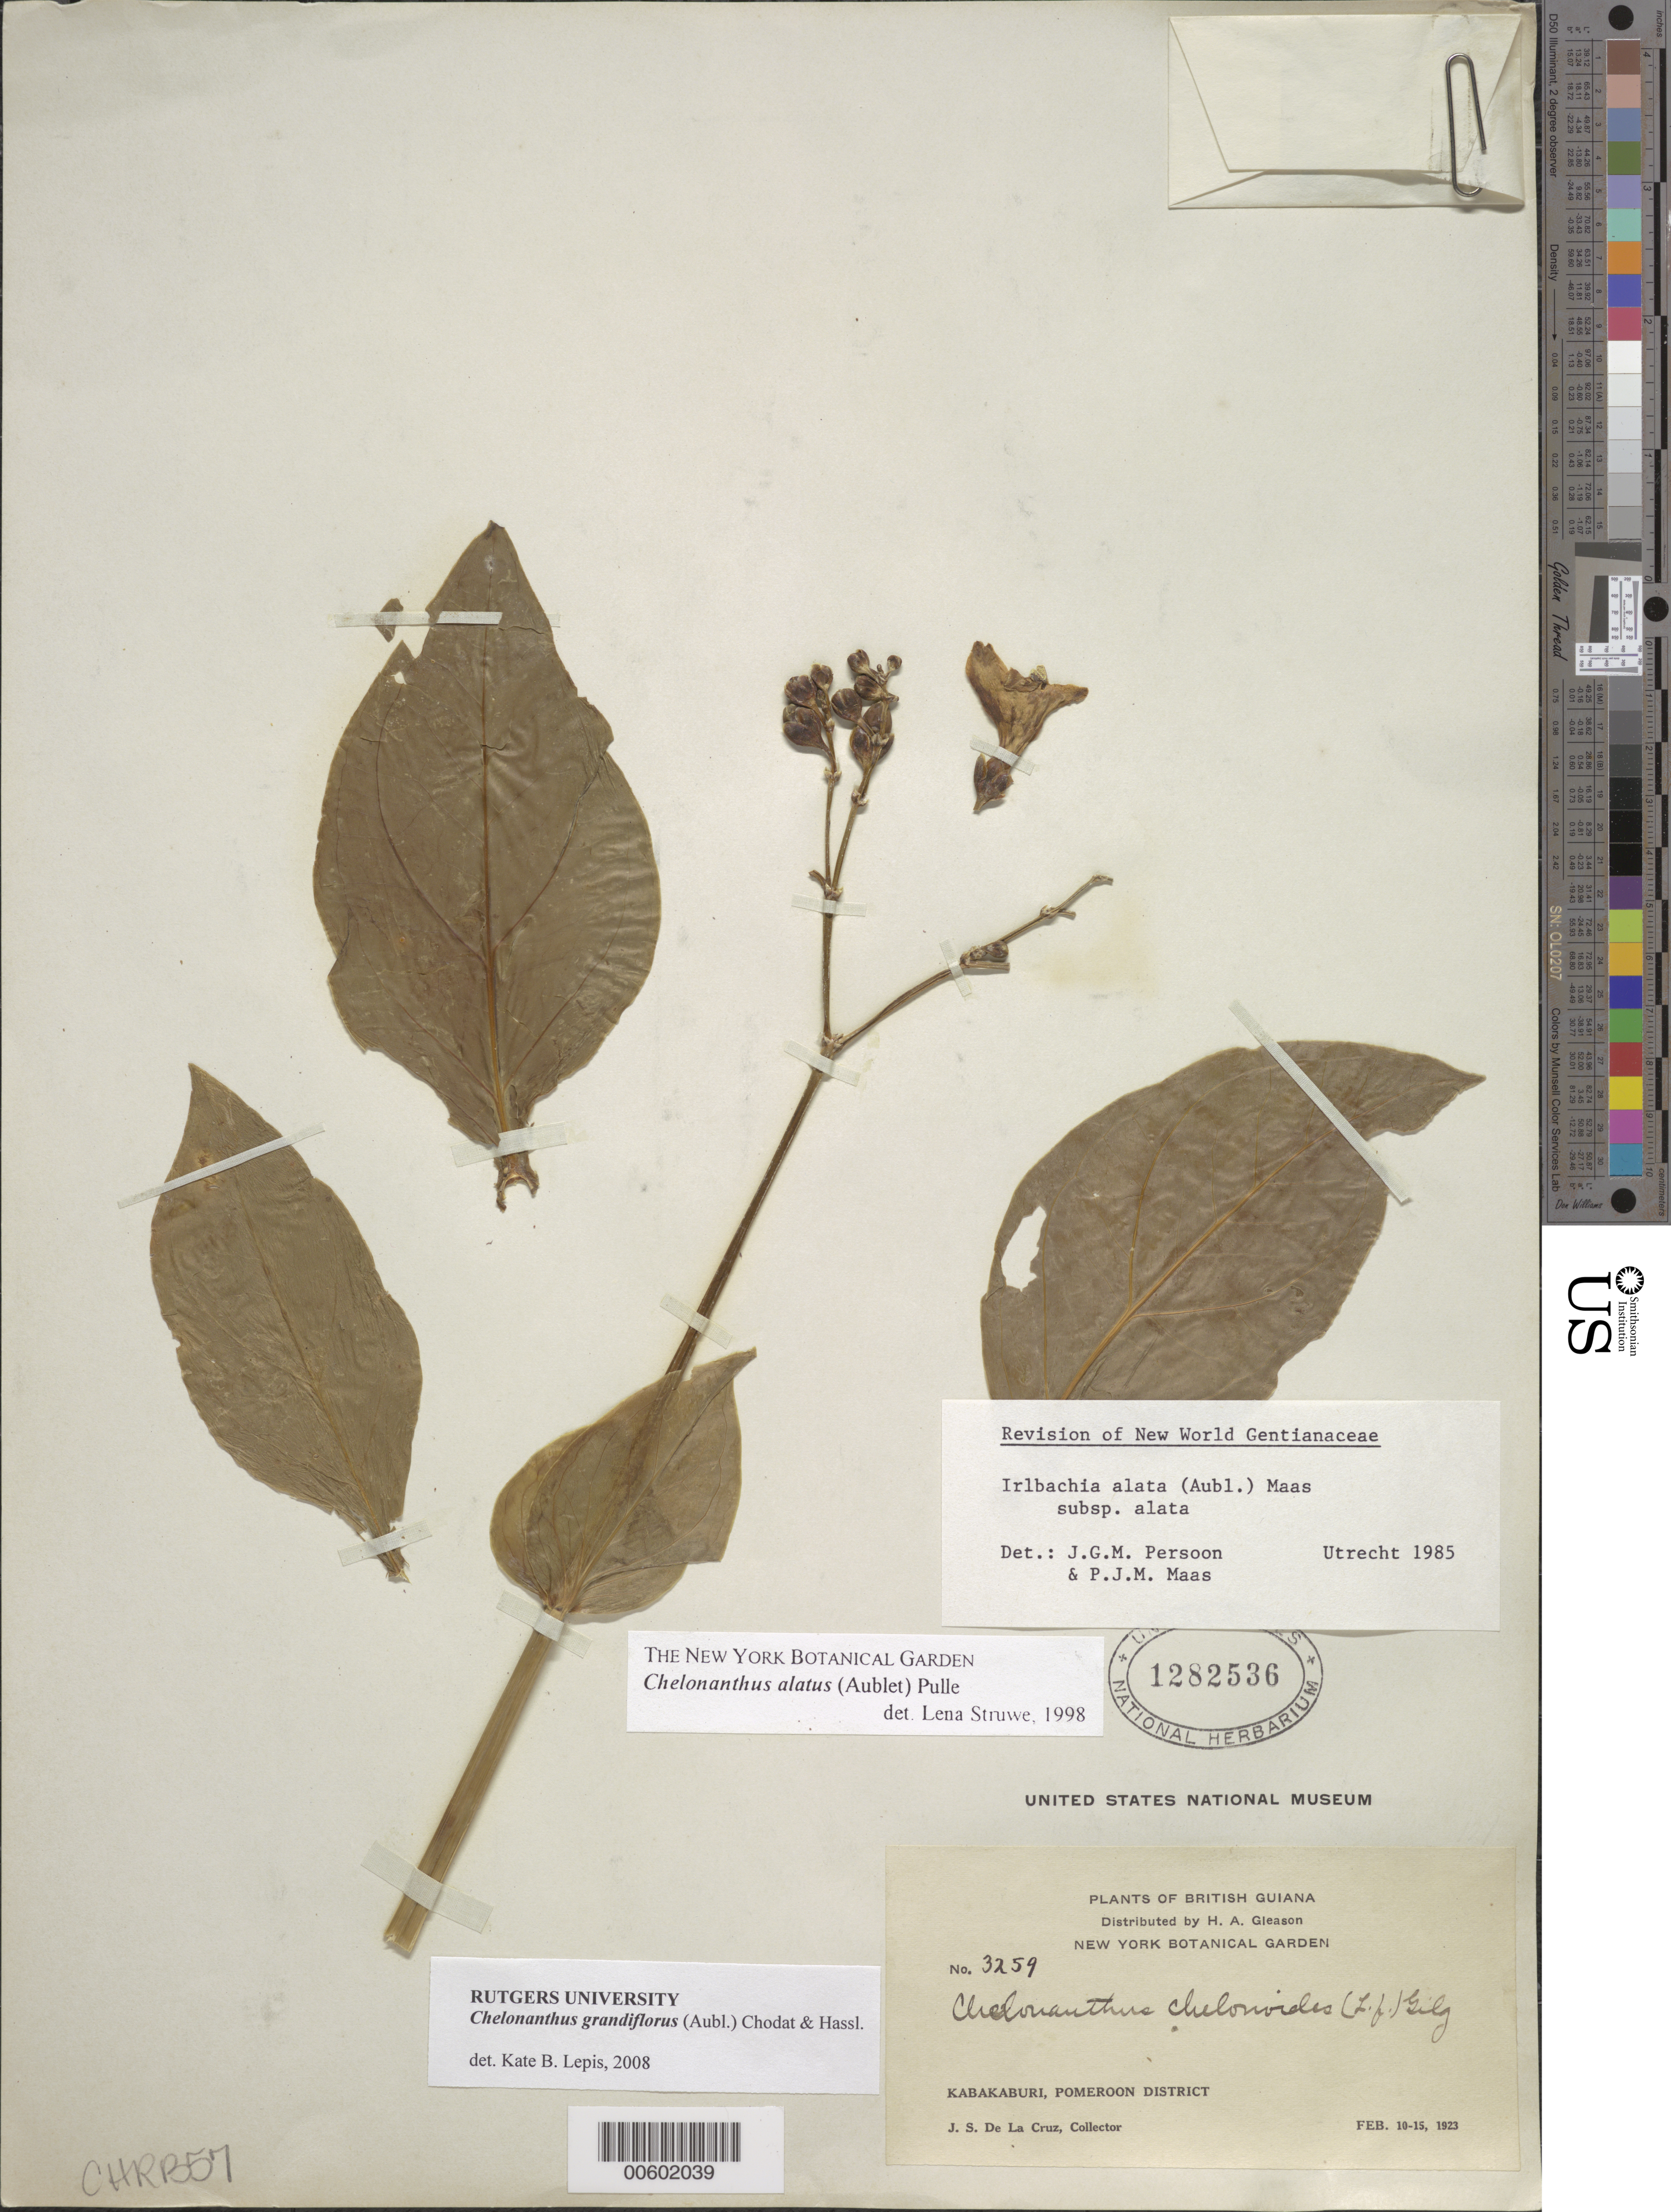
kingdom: Plantae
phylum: Tracheophyta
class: Magnoliopsida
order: Gentianales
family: Gentianaceae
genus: Chelonanthus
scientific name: Chelonanthus grandiflorus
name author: (Aubl.) Chodat & Hassl.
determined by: Lepis, Kate B.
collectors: J. S. de la Cruz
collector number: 3259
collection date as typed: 10-Feb-23 to 15-Feb-23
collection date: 1923-02-10/1923-02-15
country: Guyana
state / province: Pomeroon-Supenaam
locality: Kabakaburi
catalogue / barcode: US 1282536